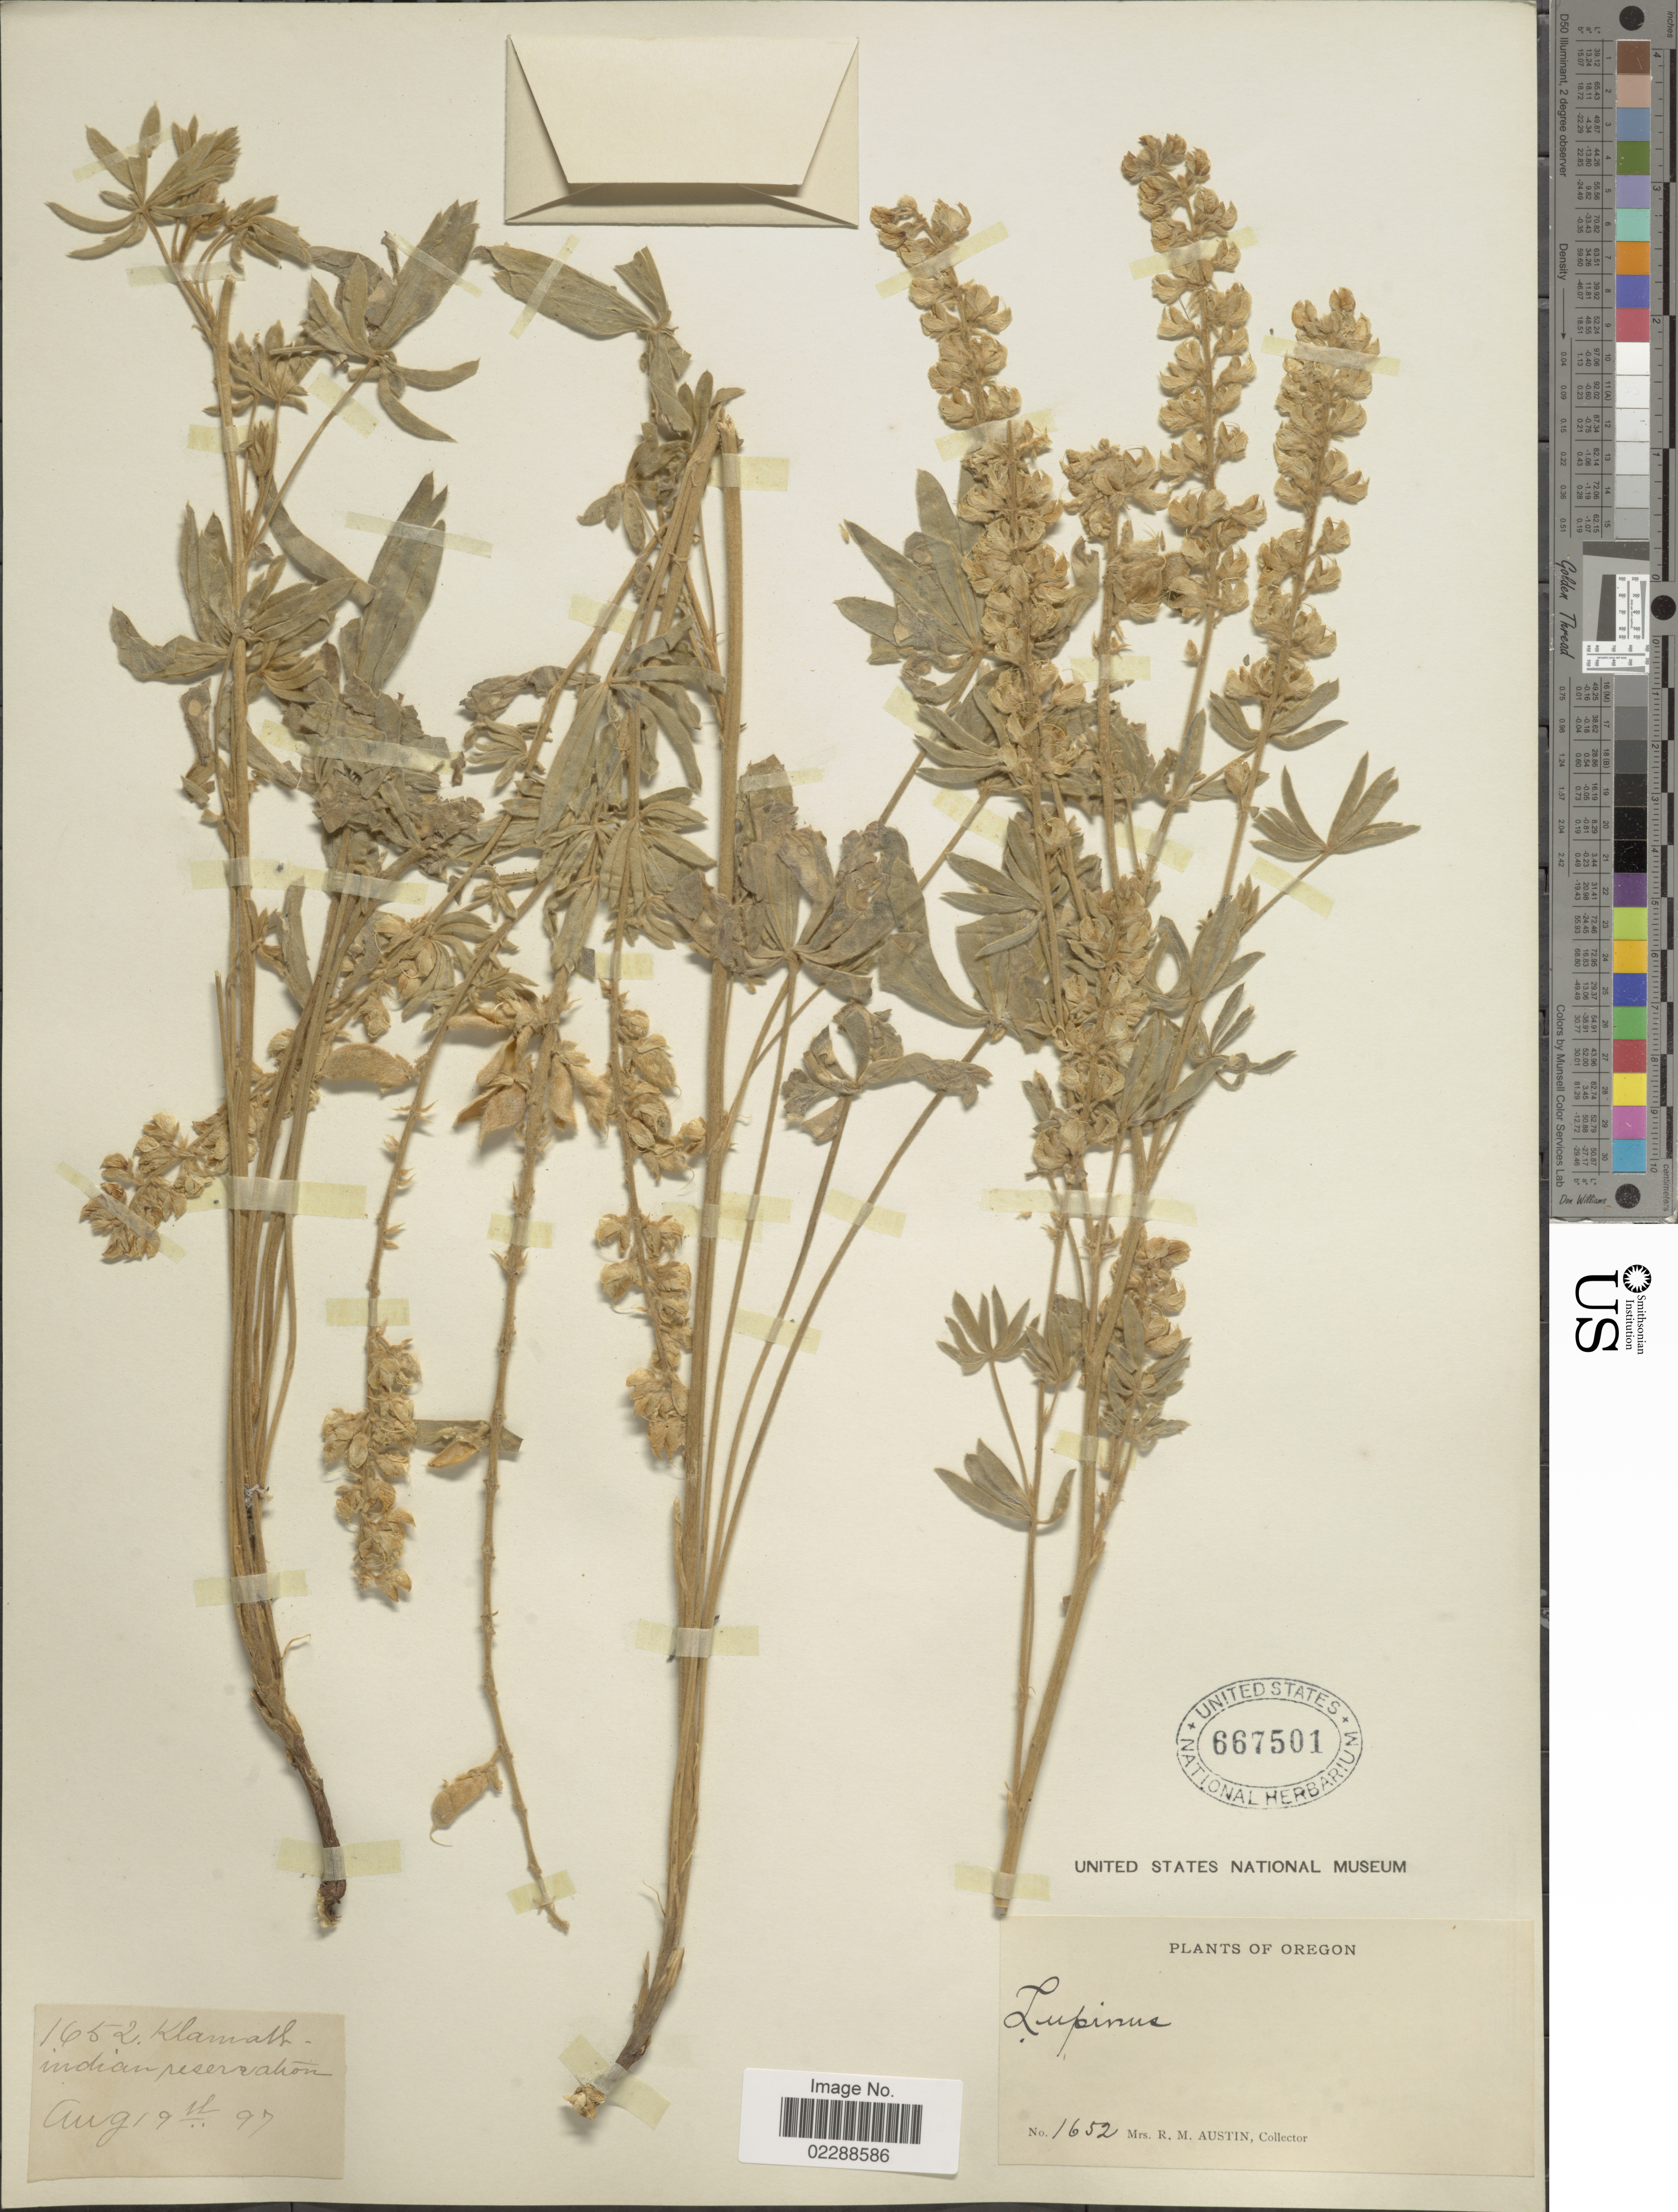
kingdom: Plantae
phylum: Tracheophyta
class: Magnoliopsida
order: Fabales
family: Fabaceae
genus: Lupinus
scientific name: Lupinus sp.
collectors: R. Austin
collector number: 1652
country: United States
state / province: Oregon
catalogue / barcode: US 667501